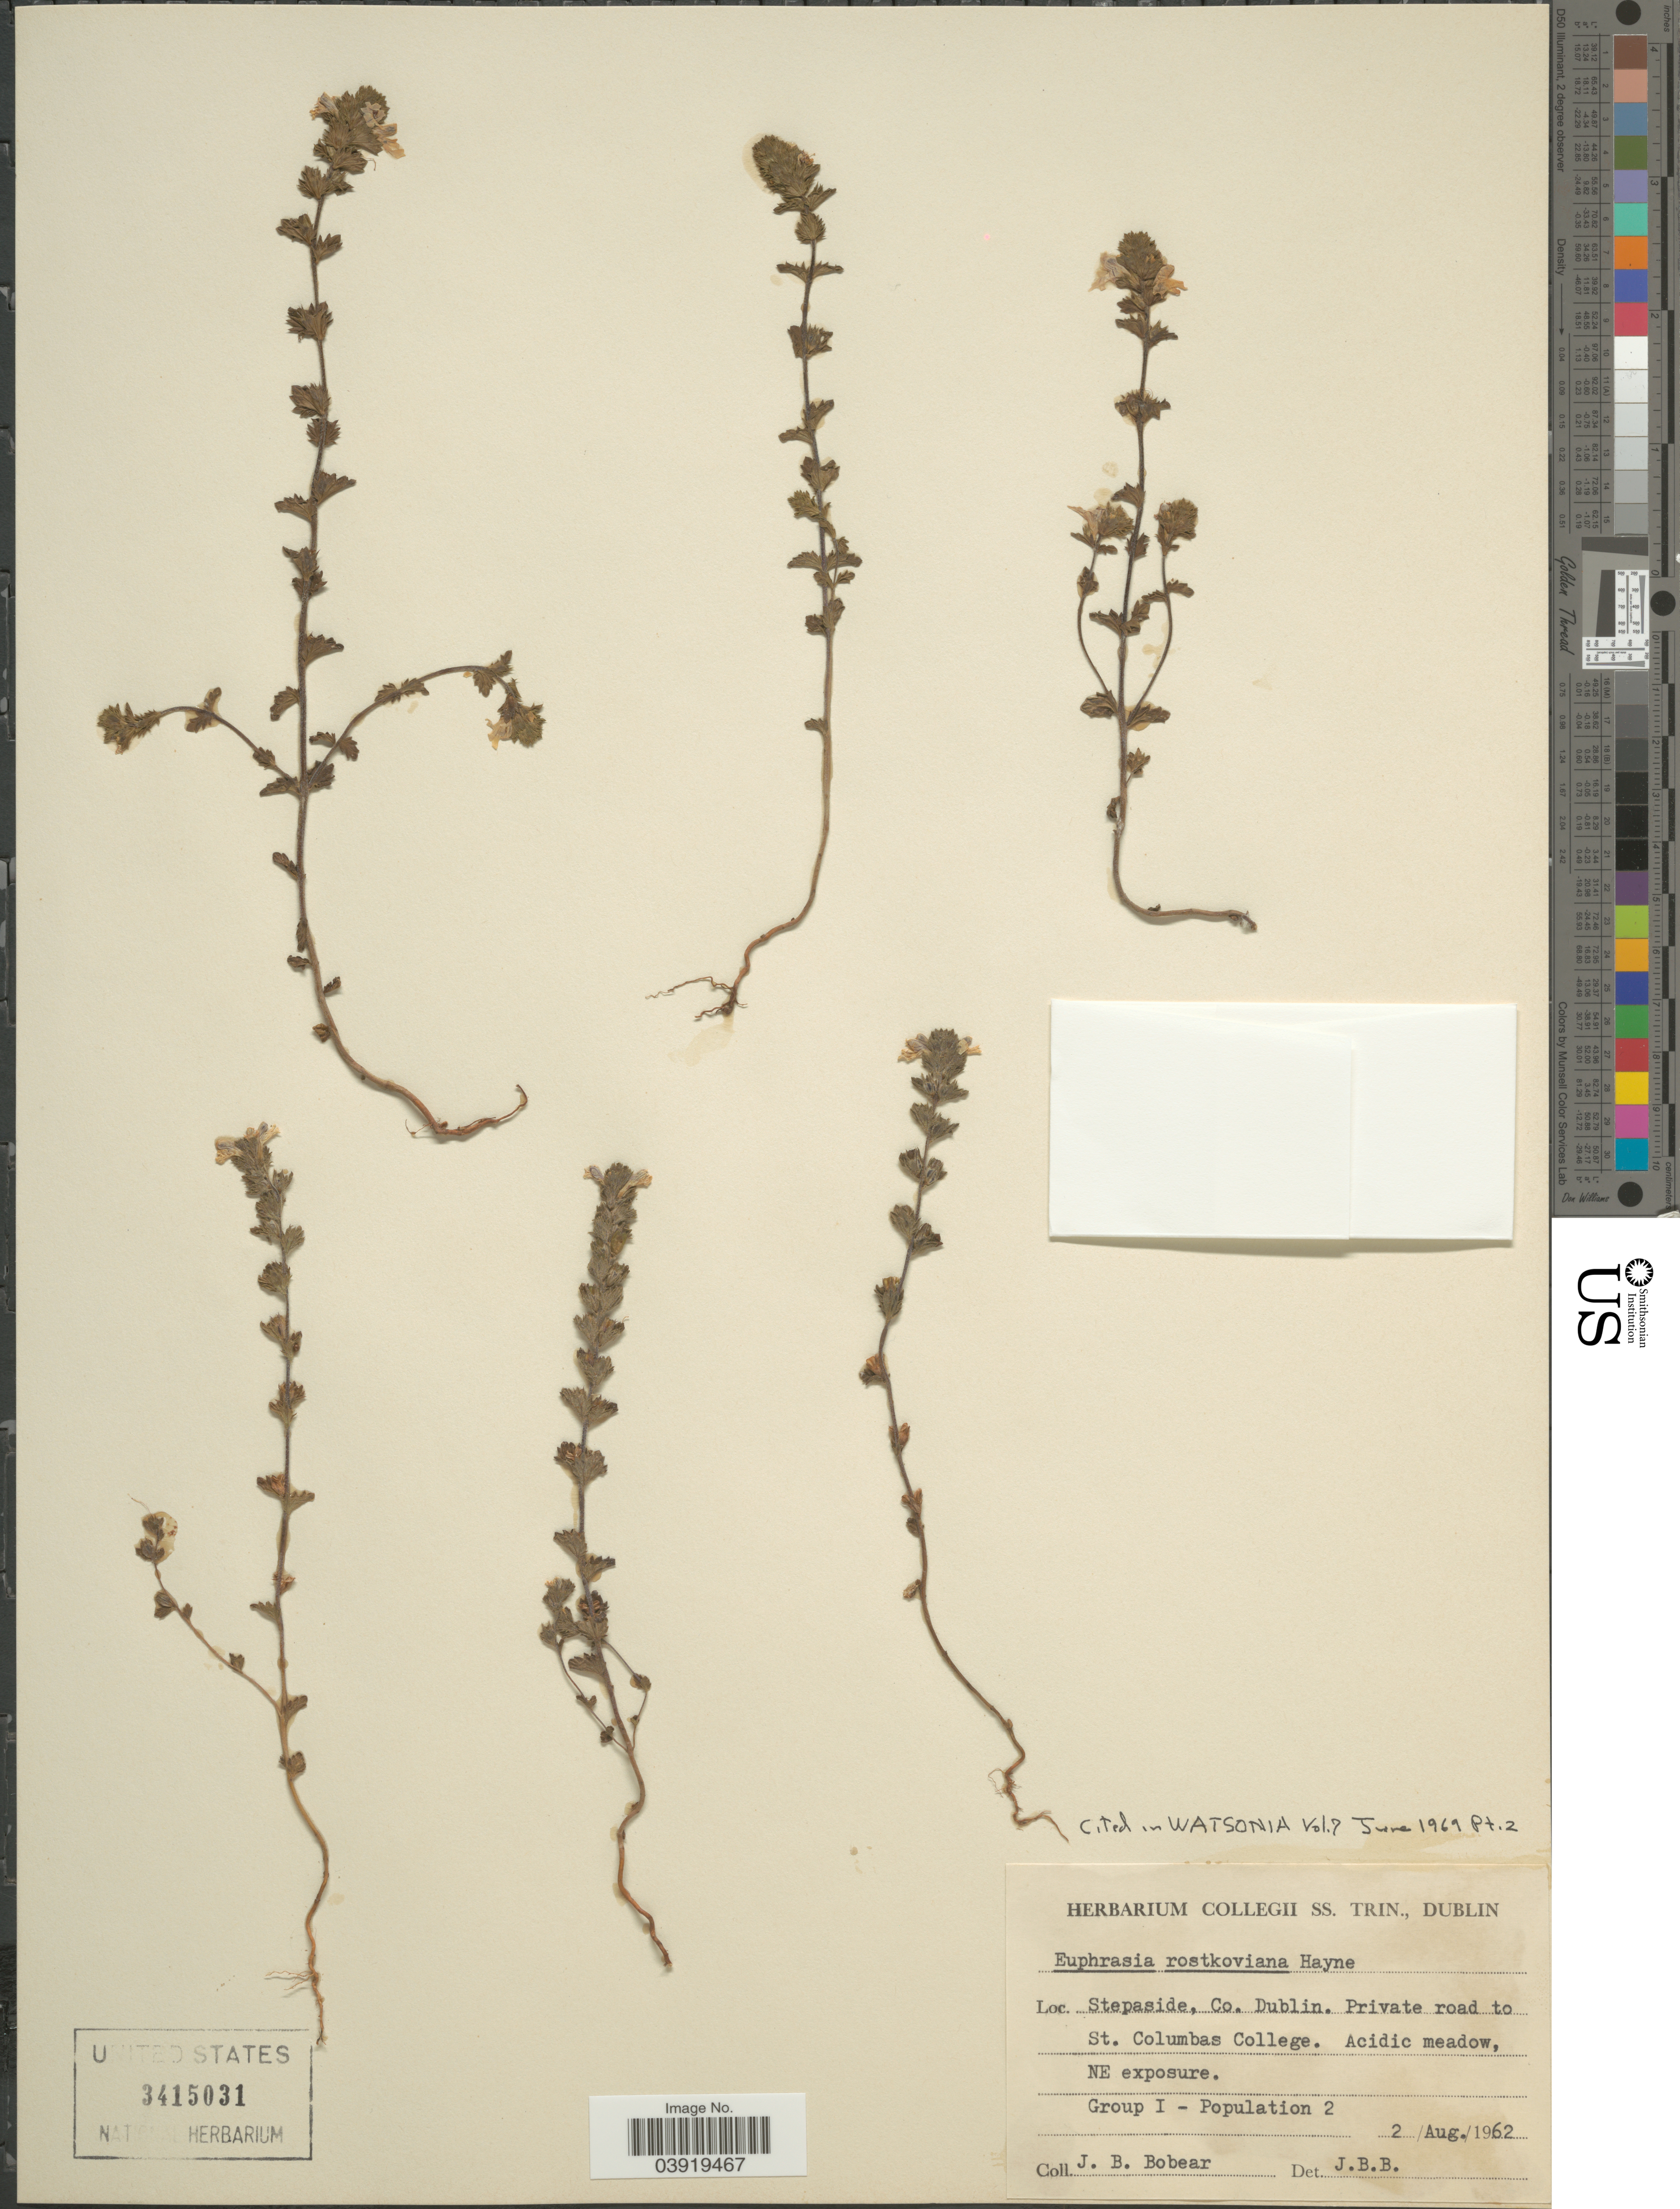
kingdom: Plantae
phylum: Tracheophyta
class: Magnoliopsida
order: Lamiales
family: Orobanchaceae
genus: Euphrasia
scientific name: Euphrasia rostkoviana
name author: Hayne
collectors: J. Bobear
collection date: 1962-08-02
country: Ireland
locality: Stepaside, Co. Dublin. Private road to St. Columbas College. Acidic meadow, NE exposure.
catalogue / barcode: US 3415031